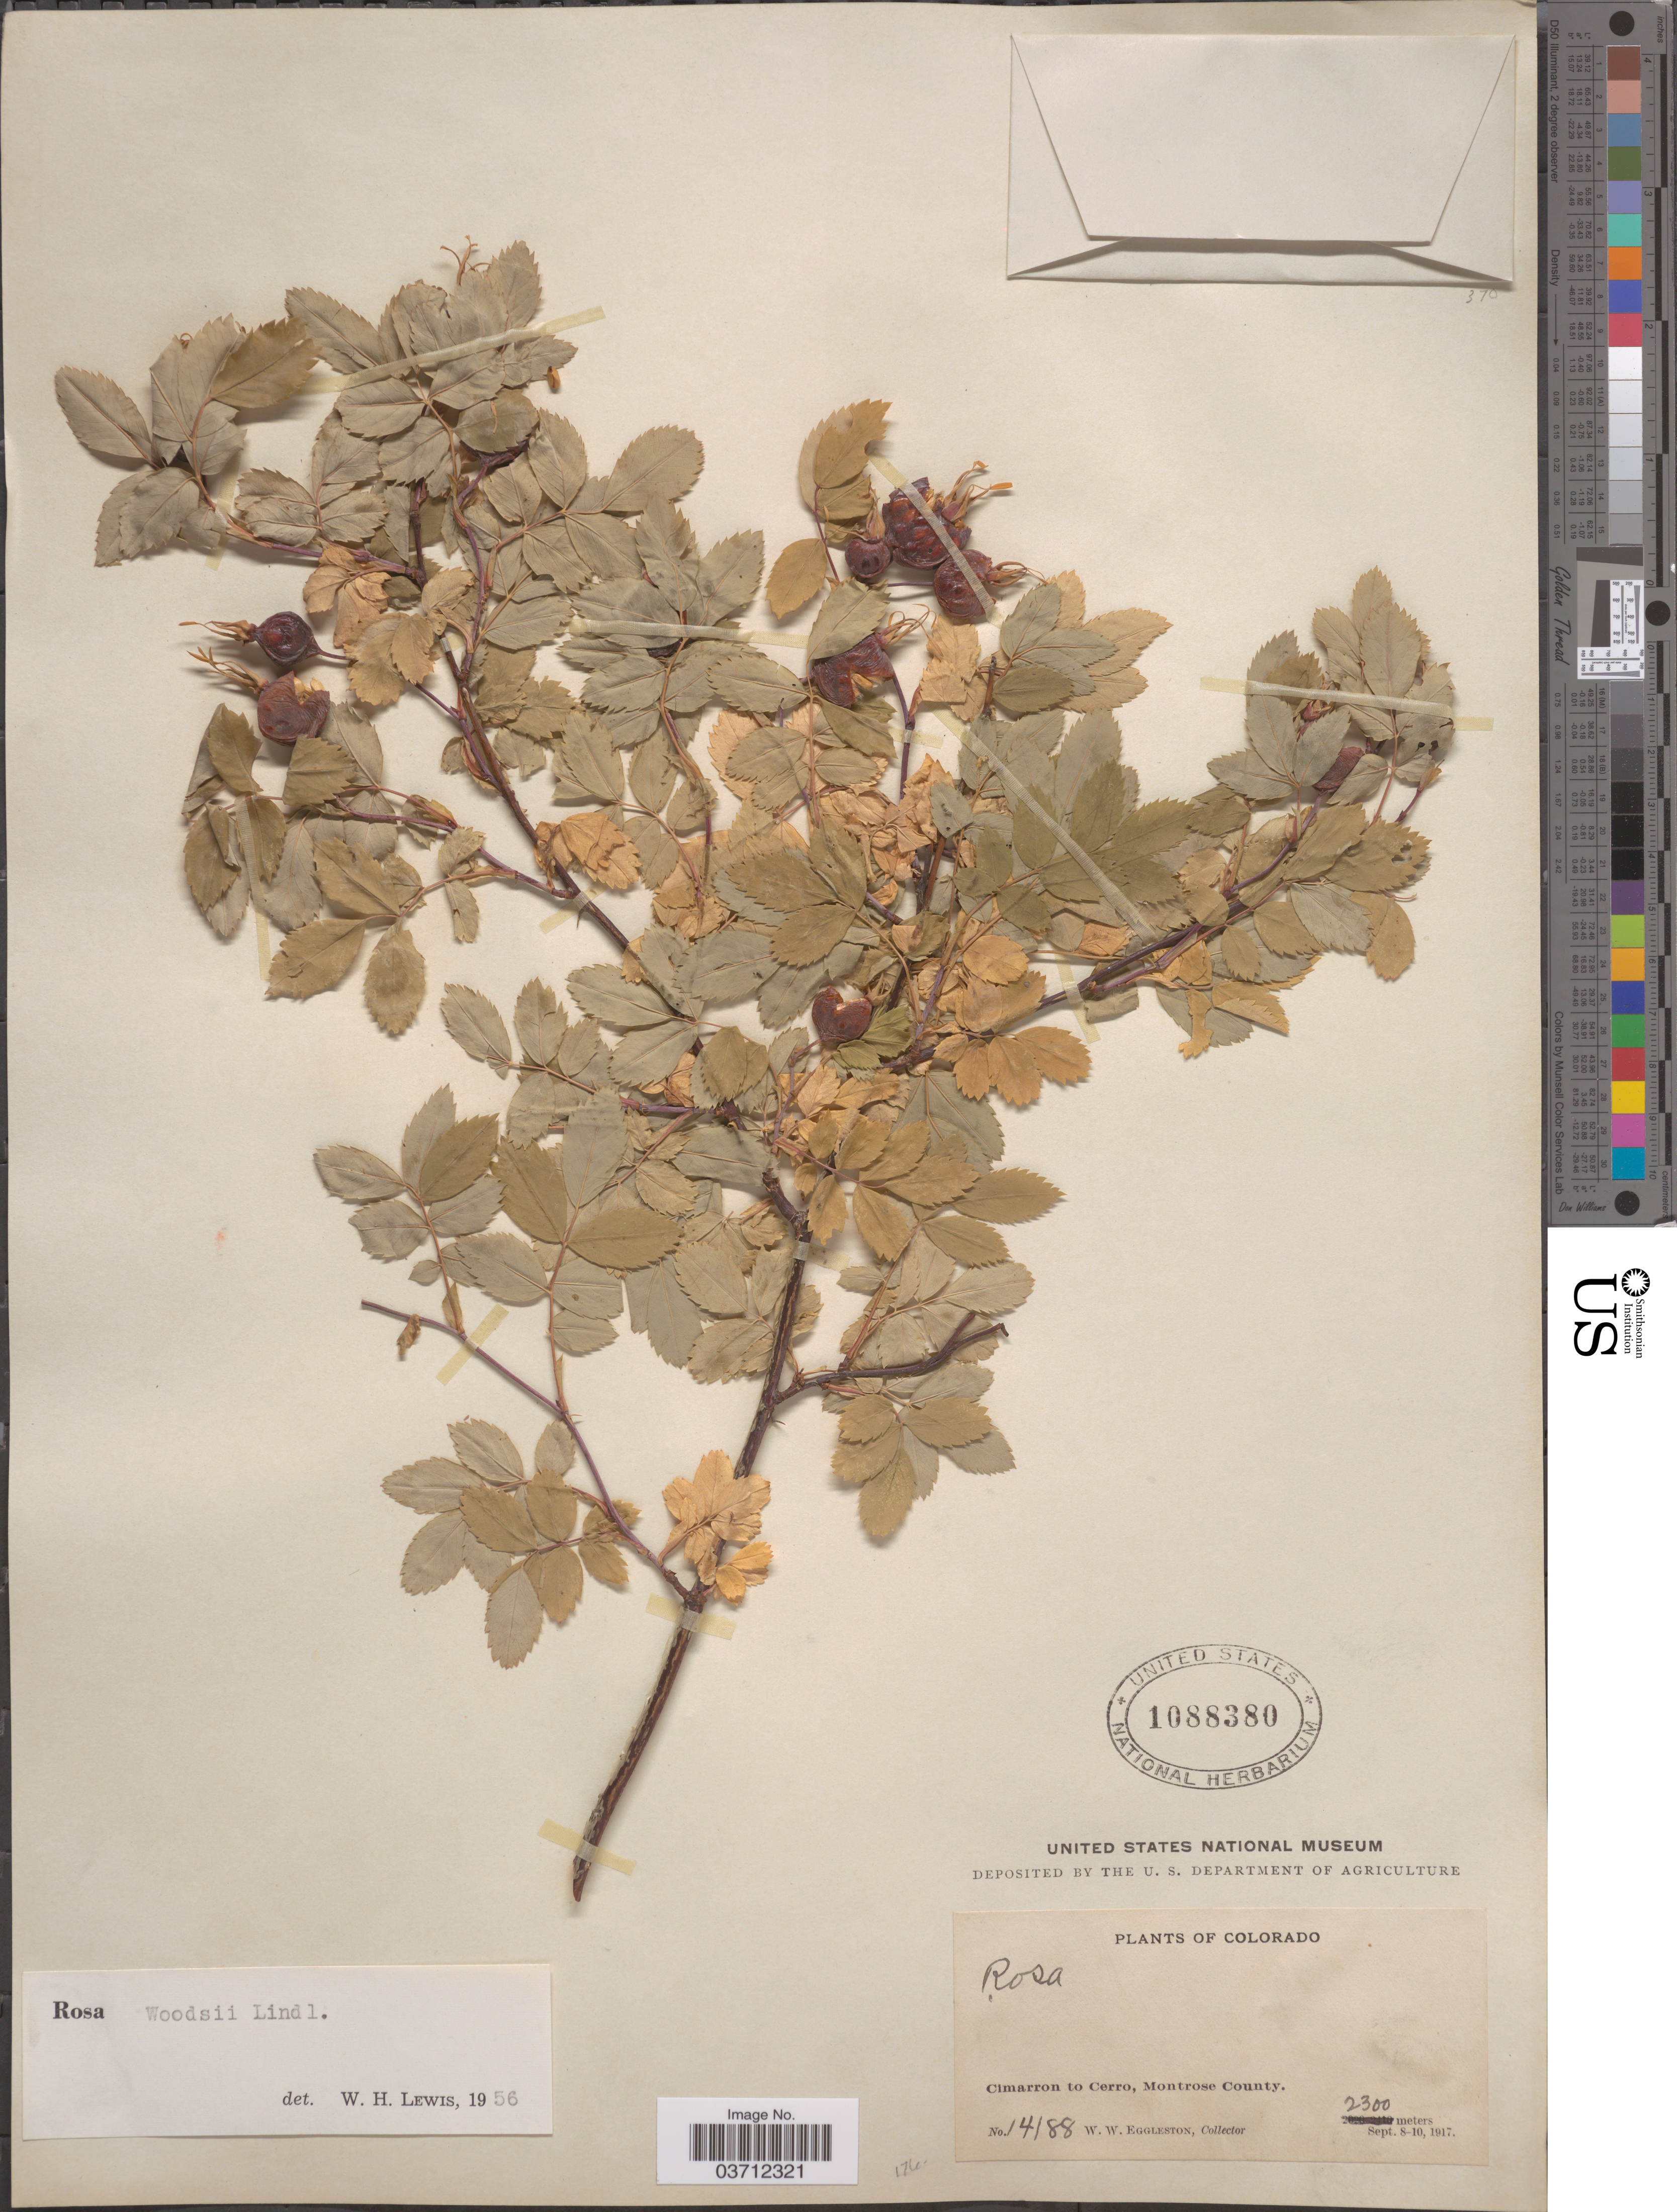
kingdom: Plantae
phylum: Tracheophyta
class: Magnoliopsida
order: Rosales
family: Rosaceae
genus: Rosa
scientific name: Rosa woodsii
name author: Lindl.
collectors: W. W. Eggleston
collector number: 14188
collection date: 1917-09-08/1917-09-10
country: United States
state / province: Colorado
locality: Cimarron to Cerro, Montrose County.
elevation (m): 2300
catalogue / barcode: US 1088380